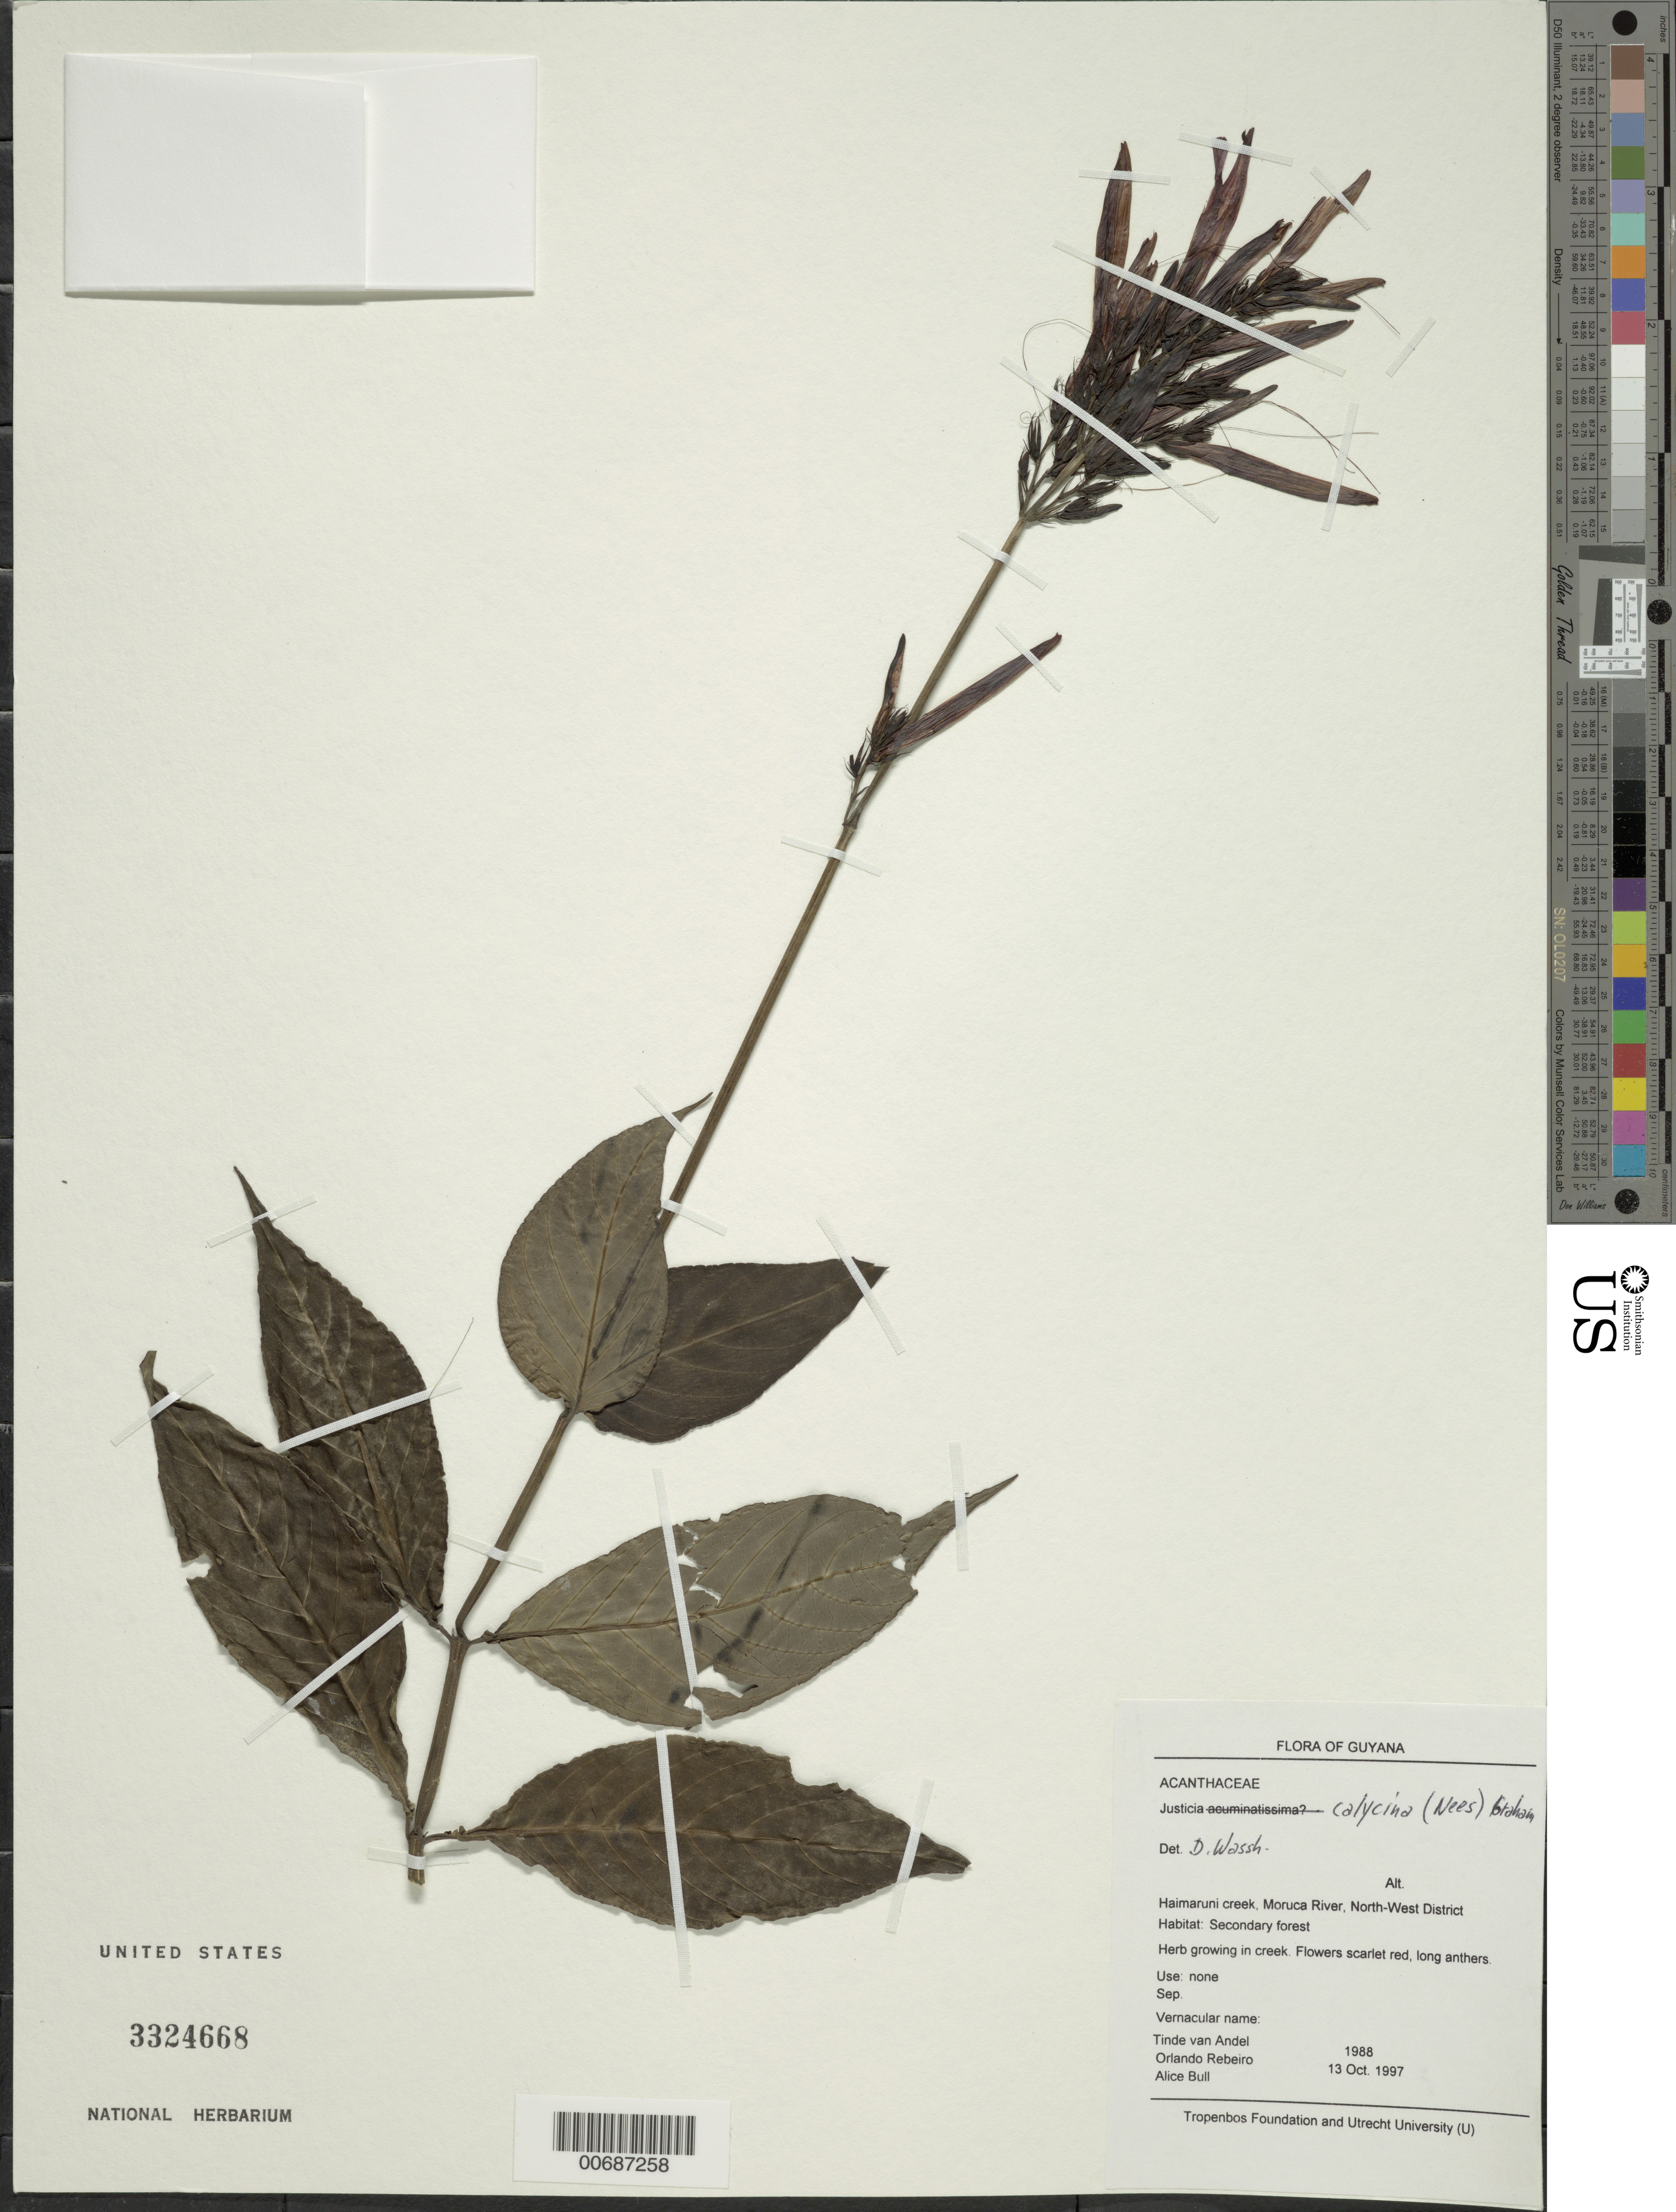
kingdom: Plantae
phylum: Tracheophyta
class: Magnoliopsida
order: Lamiales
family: Acanthaceae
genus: Justicia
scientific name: Justicia calycina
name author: (Nees) V.A.W. Graham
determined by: Wasshausen, Dieter C., (BOT), Smithsonian Institution - National Museum of Natural History (UNITED STATES)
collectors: T. R. van Andel, O. Rebeiro & A. Bull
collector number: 1988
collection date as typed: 13-Oct-97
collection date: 1997-10-13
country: Guyana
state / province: Barima-Waini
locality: Haimaruni Creek, Moruca River, NW Dist.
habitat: Secondary forest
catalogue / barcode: US 3324668